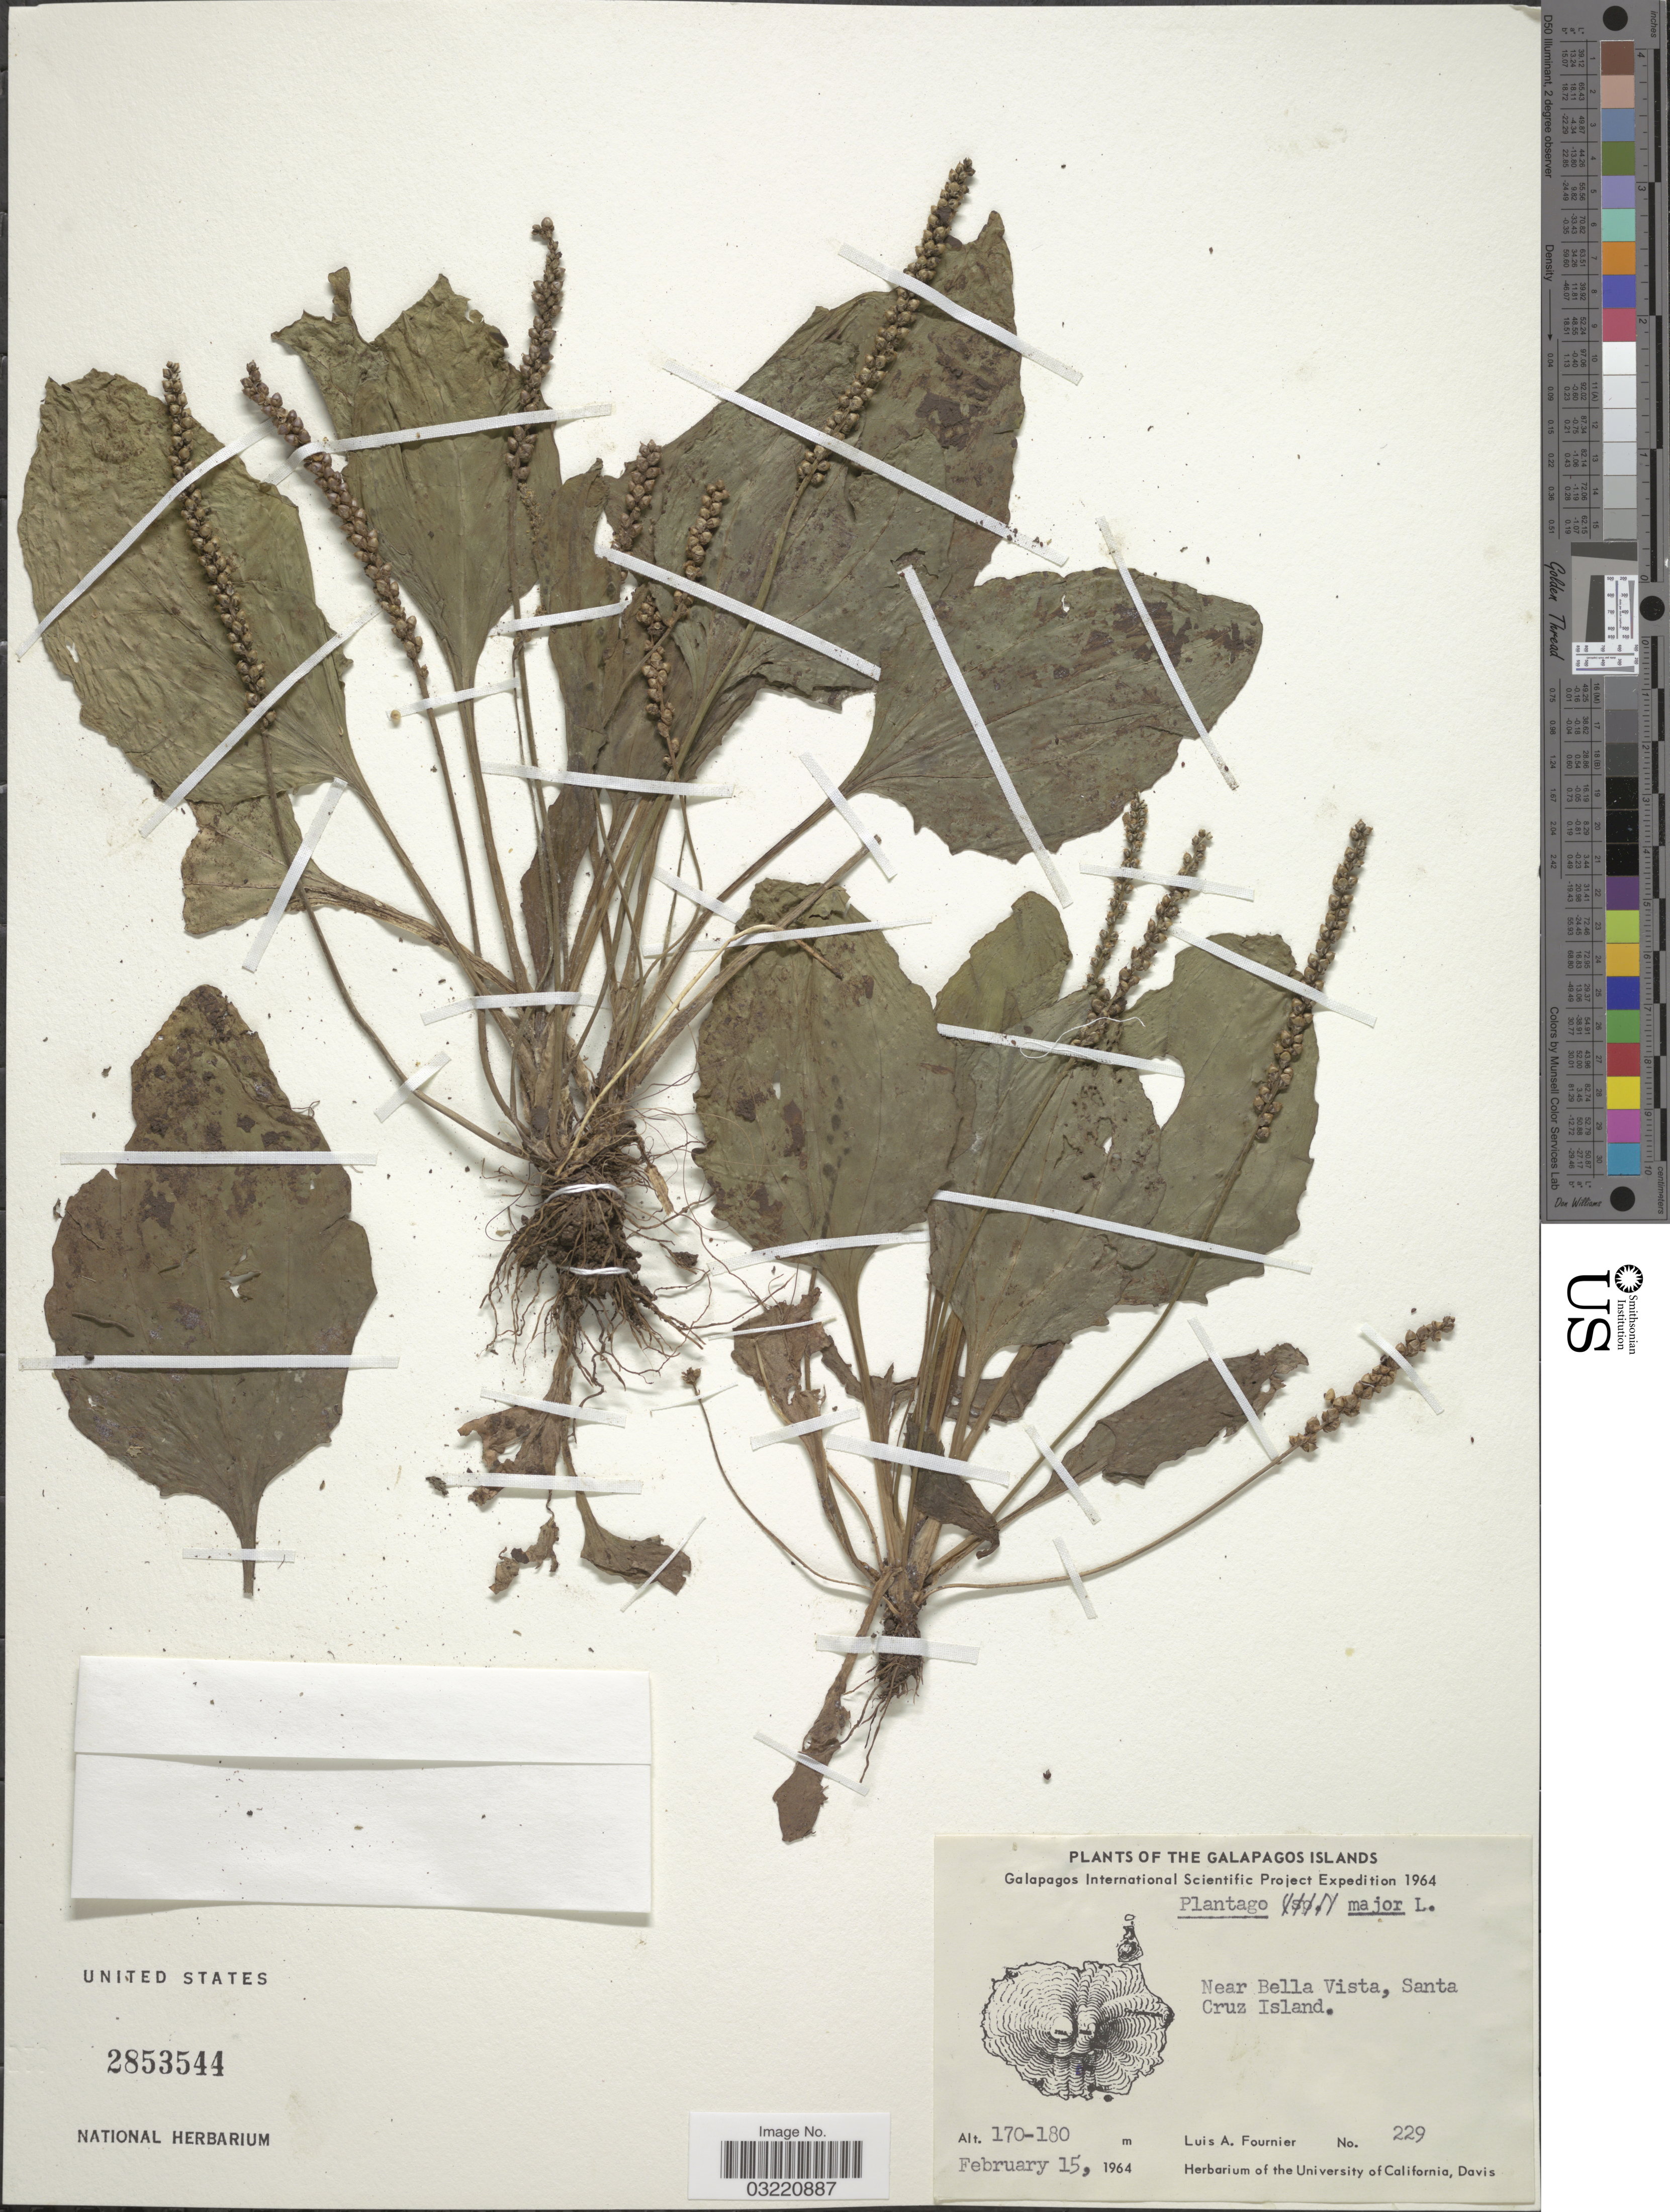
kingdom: Plantae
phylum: Tracheophyta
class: Magnoliopsida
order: Lamiales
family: Plantaginaceae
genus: Plantago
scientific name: Plantago major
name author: L.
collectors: L. A. Fournier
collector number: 229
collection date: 1964-02-15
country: Ecuador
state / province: Colón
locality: The Galapagos Islands. Near Bella Vista, Santa Cruz Island.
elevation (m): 170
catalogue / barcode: US 2853544